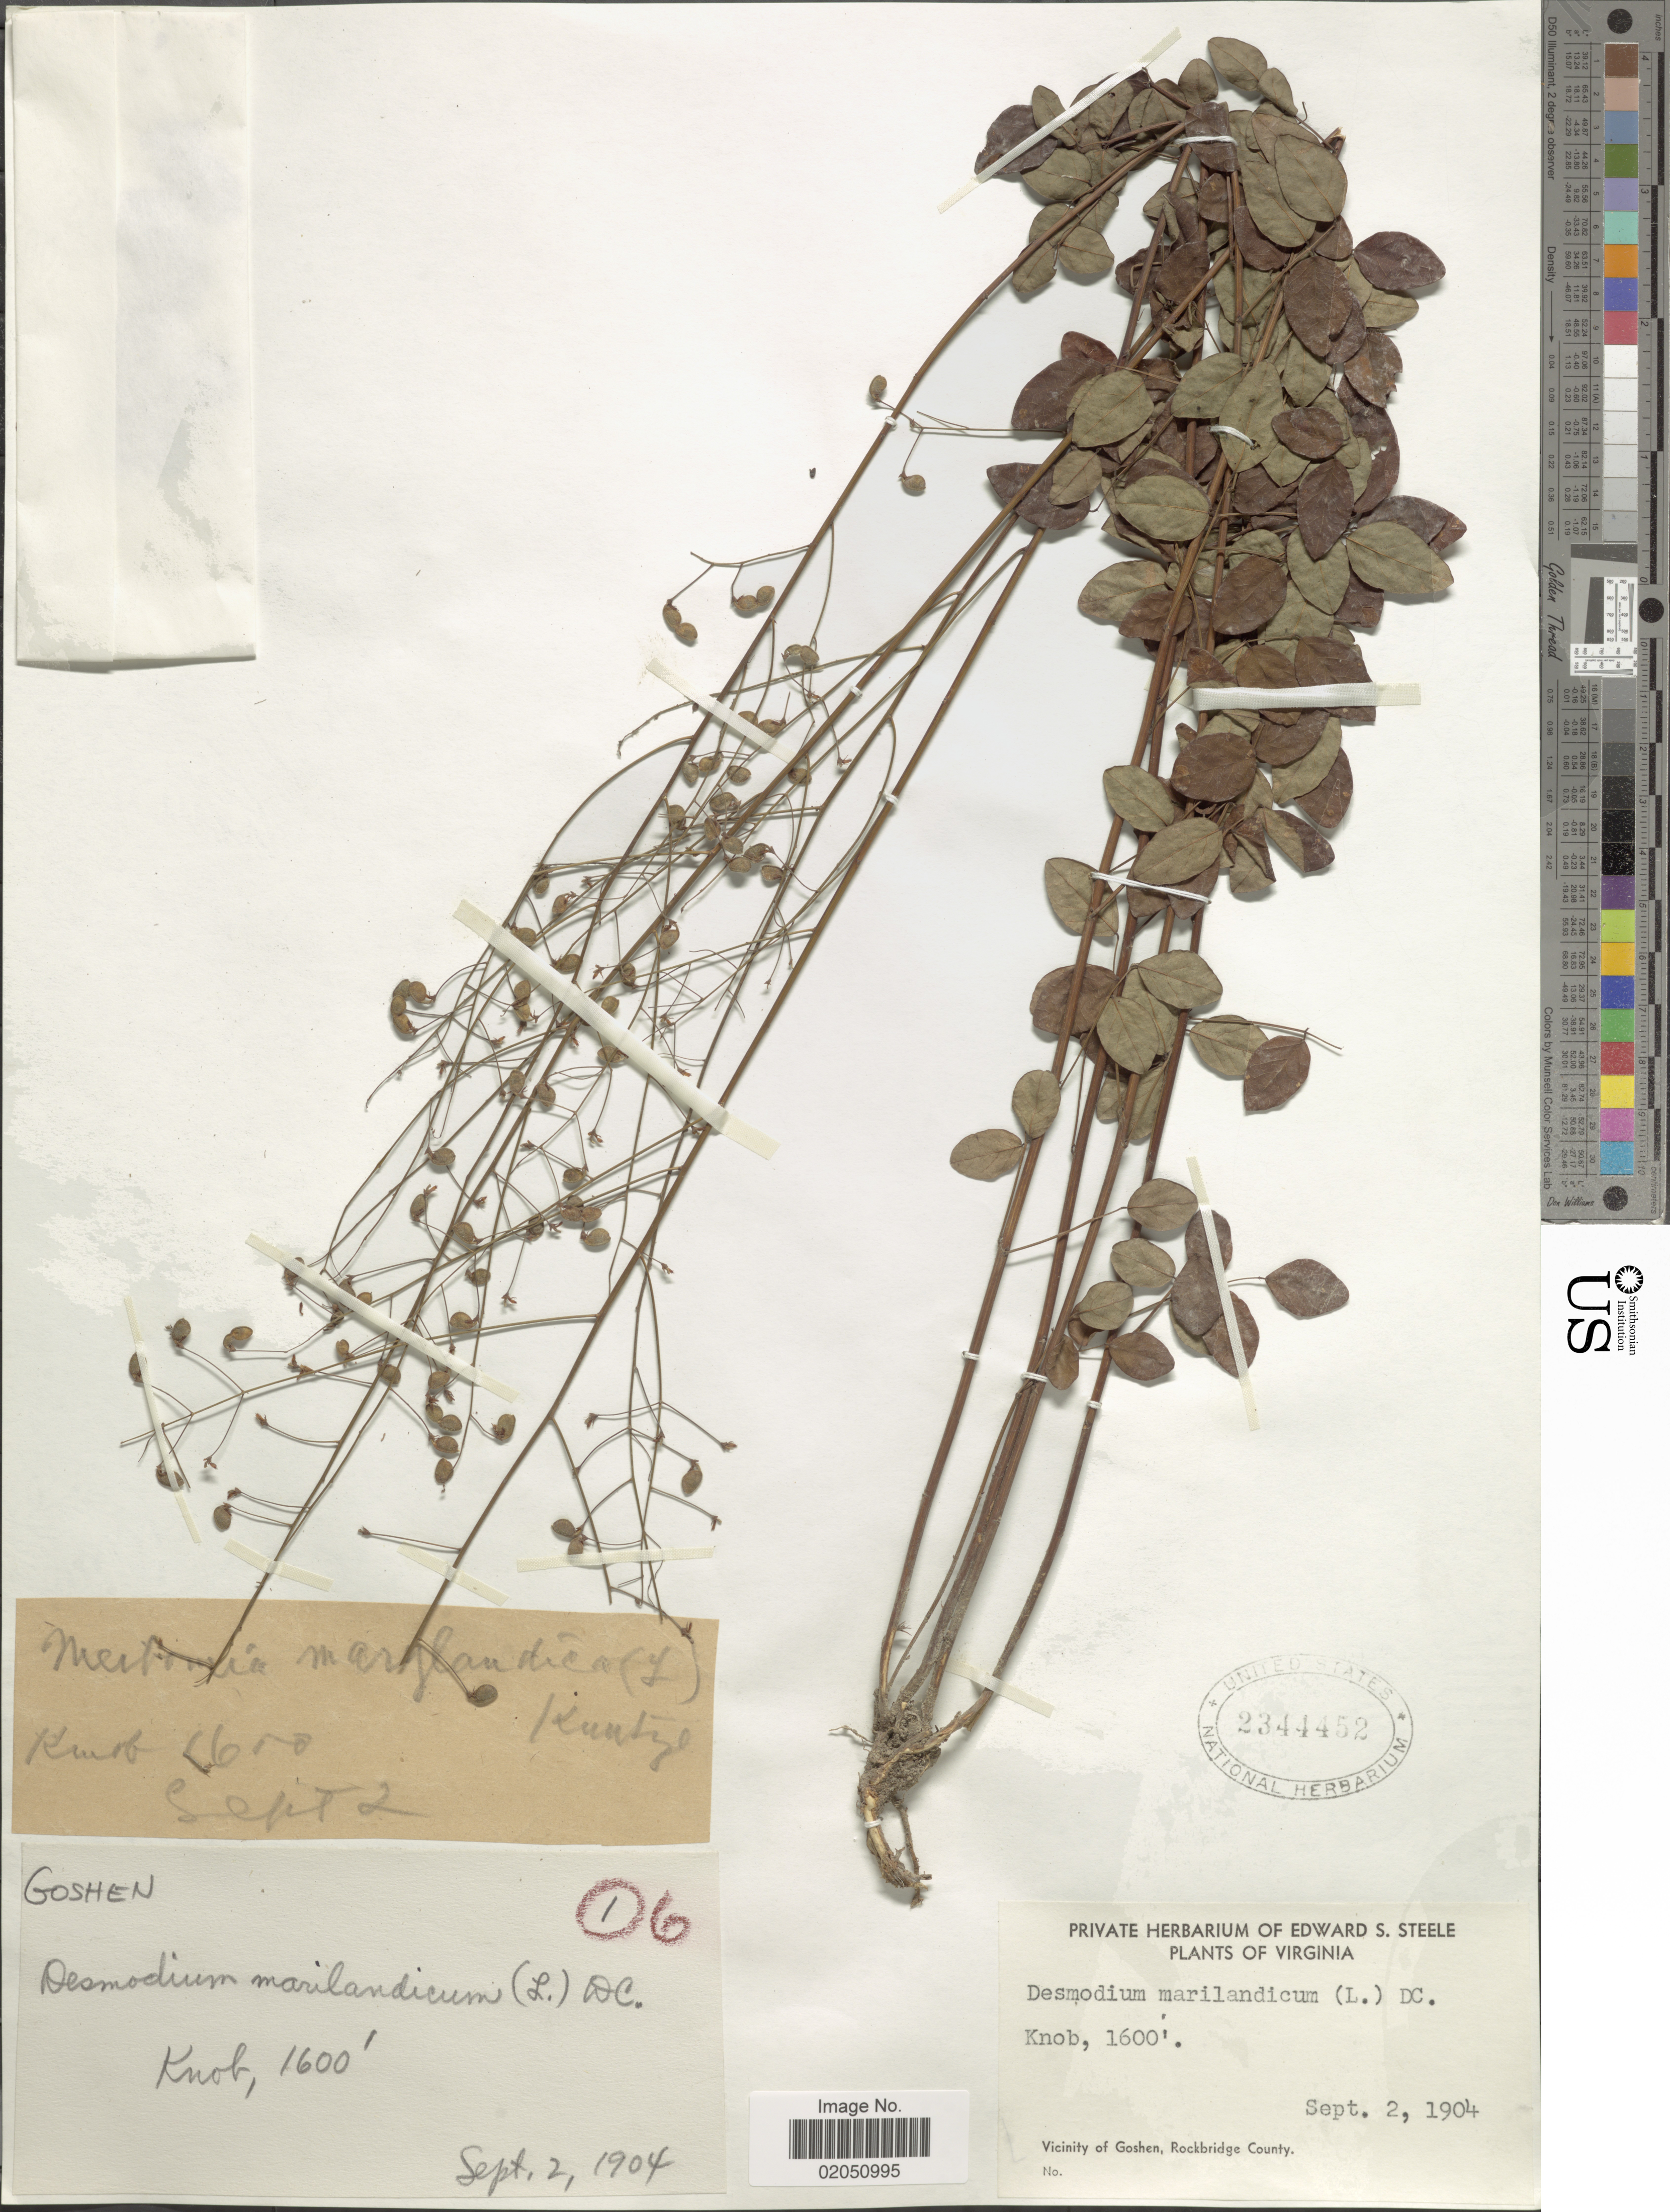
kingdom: Plantae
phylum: Tracheophyta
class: Magnoliopsida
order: Fabales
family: Fabaceae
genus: Desmodium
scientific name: Desmodium marilandicum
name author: Darl.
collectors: ex herb. Edward S. Steele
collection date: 1904-09-02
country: United States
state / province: Virginia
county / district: Rockbridge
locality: Knob, Vicinity of Goshen, Rockbridge County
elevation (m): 488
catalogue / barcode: US 2344452